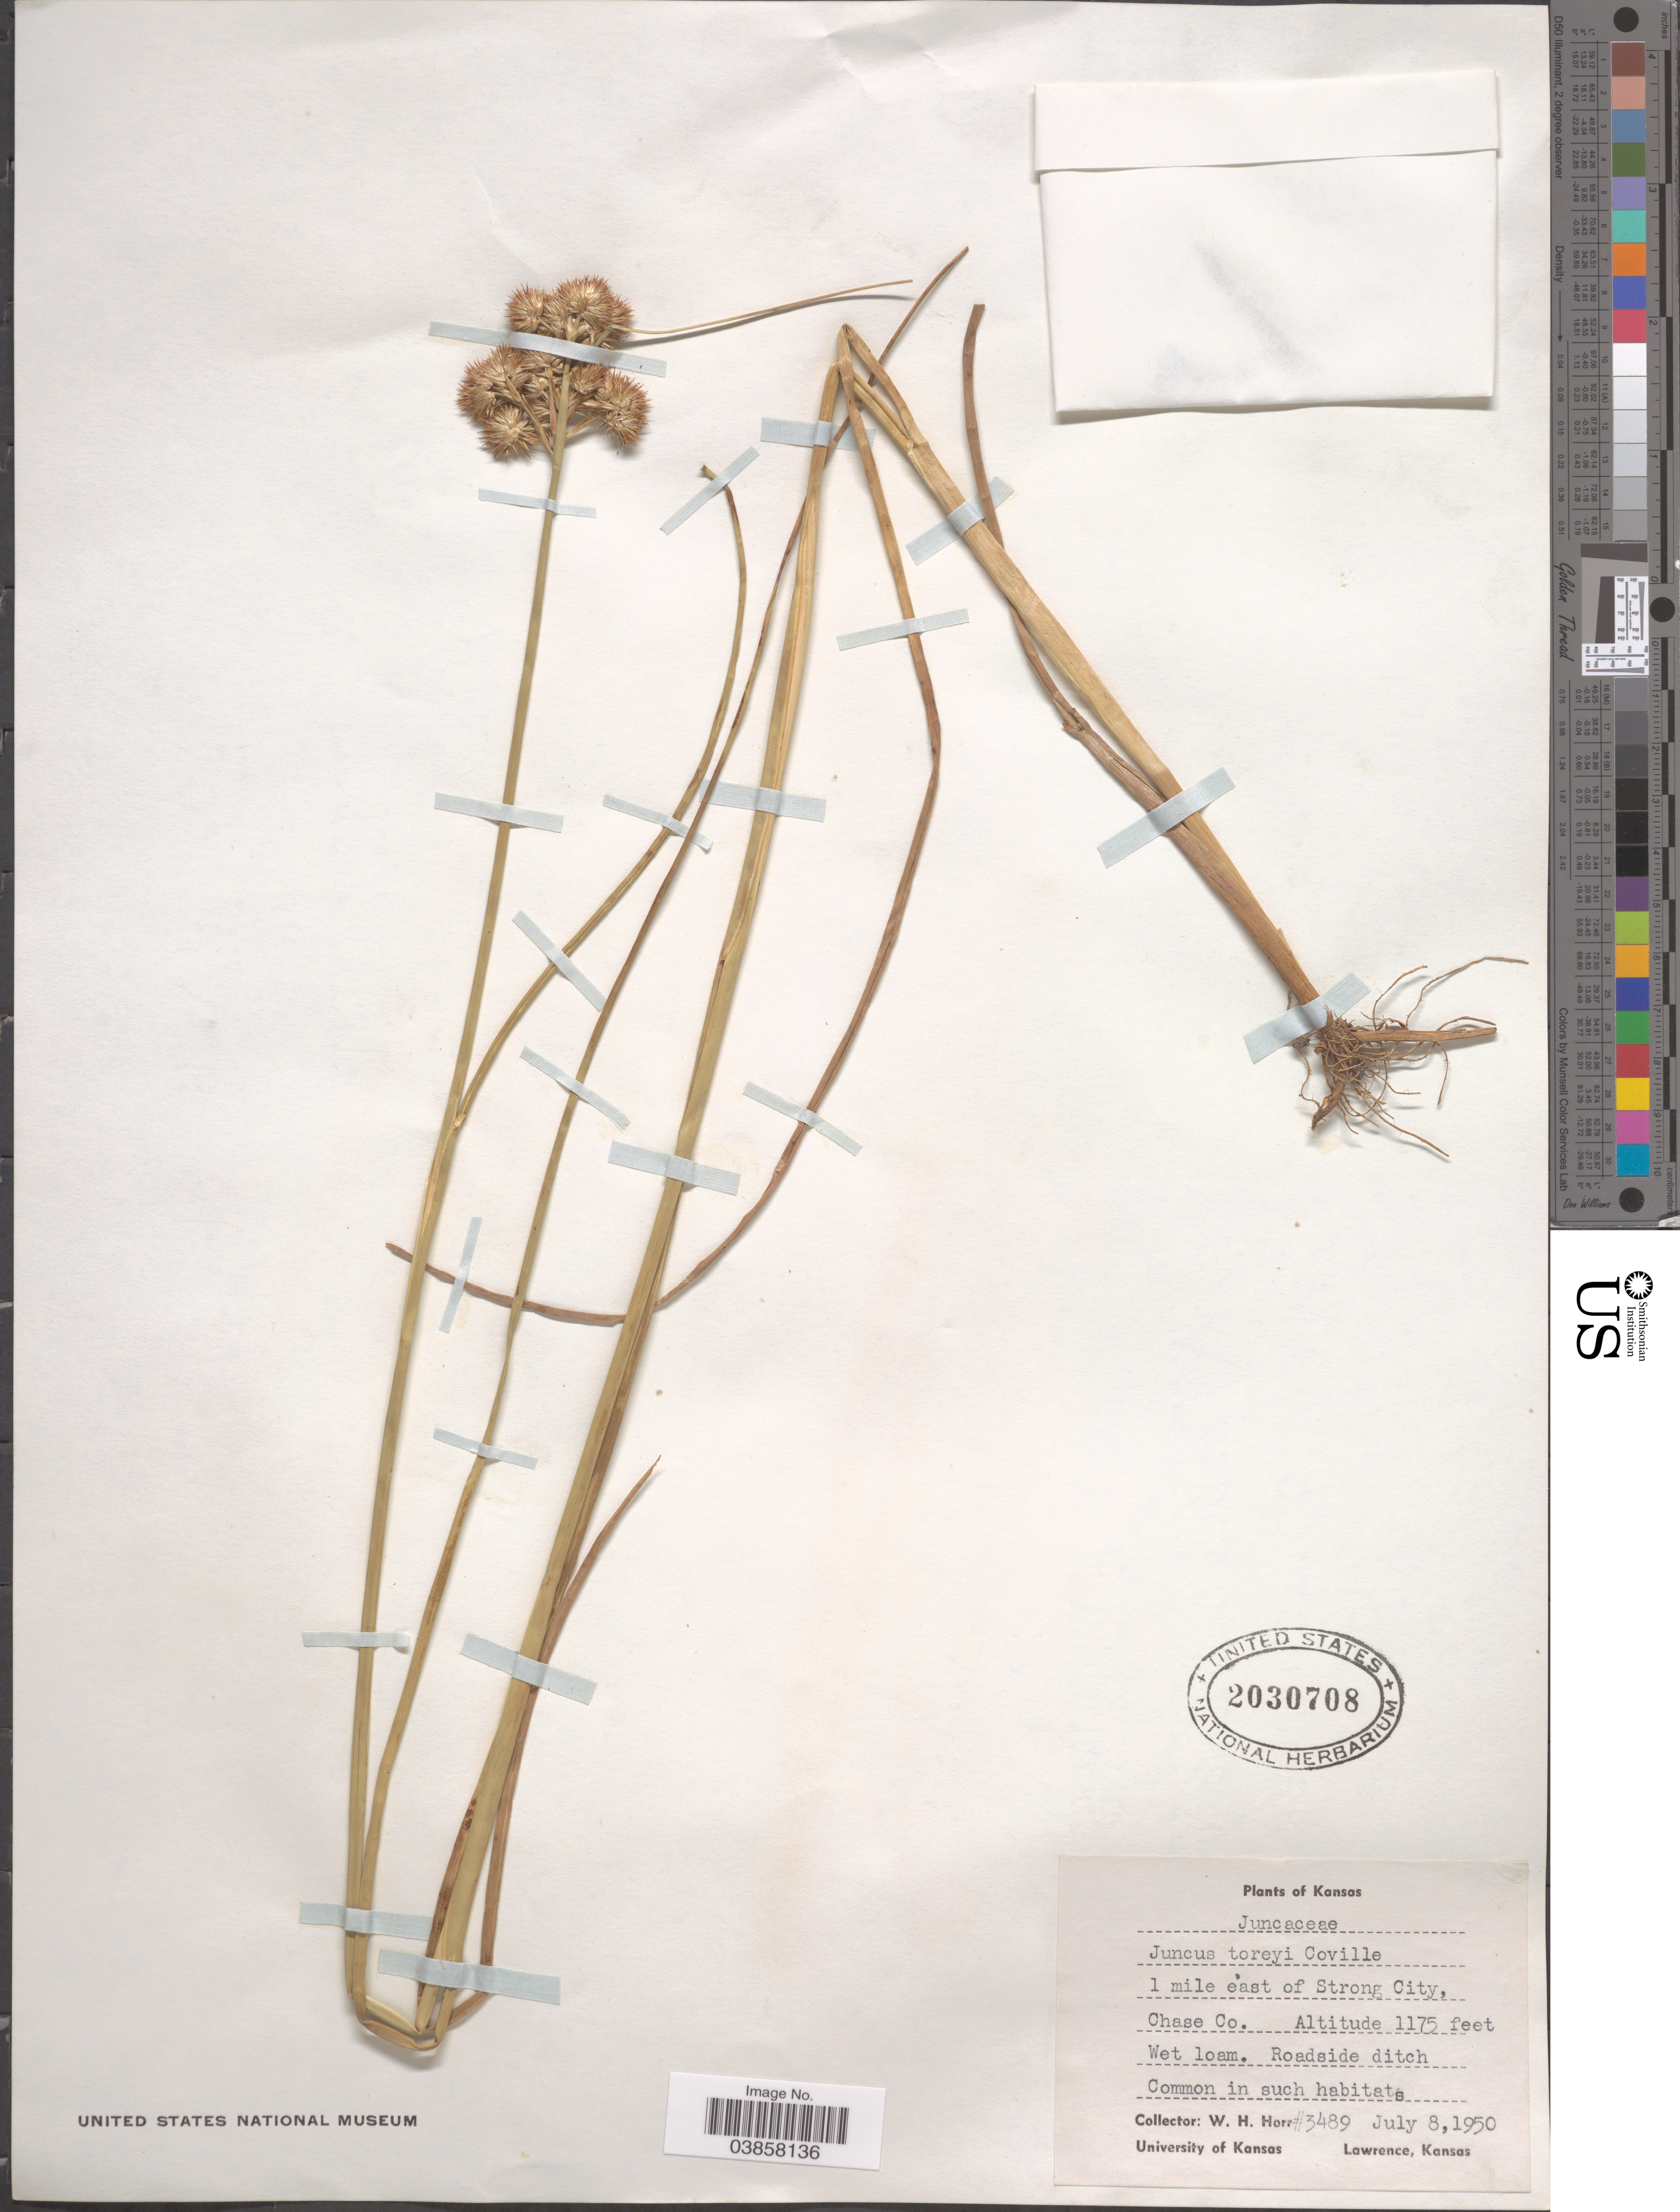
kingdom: Plantae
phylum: Tracheophyta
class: Liliopsida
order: Poales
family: Juncaceae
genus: Juncus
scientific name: Juncus torreyi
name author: Coville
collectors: W. H. Horr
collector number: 3489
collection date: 1950-07-08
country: United States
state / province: Kansas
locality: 1 mile east of Strong City, Chase Co.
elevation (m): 358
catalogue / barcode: US 2030708